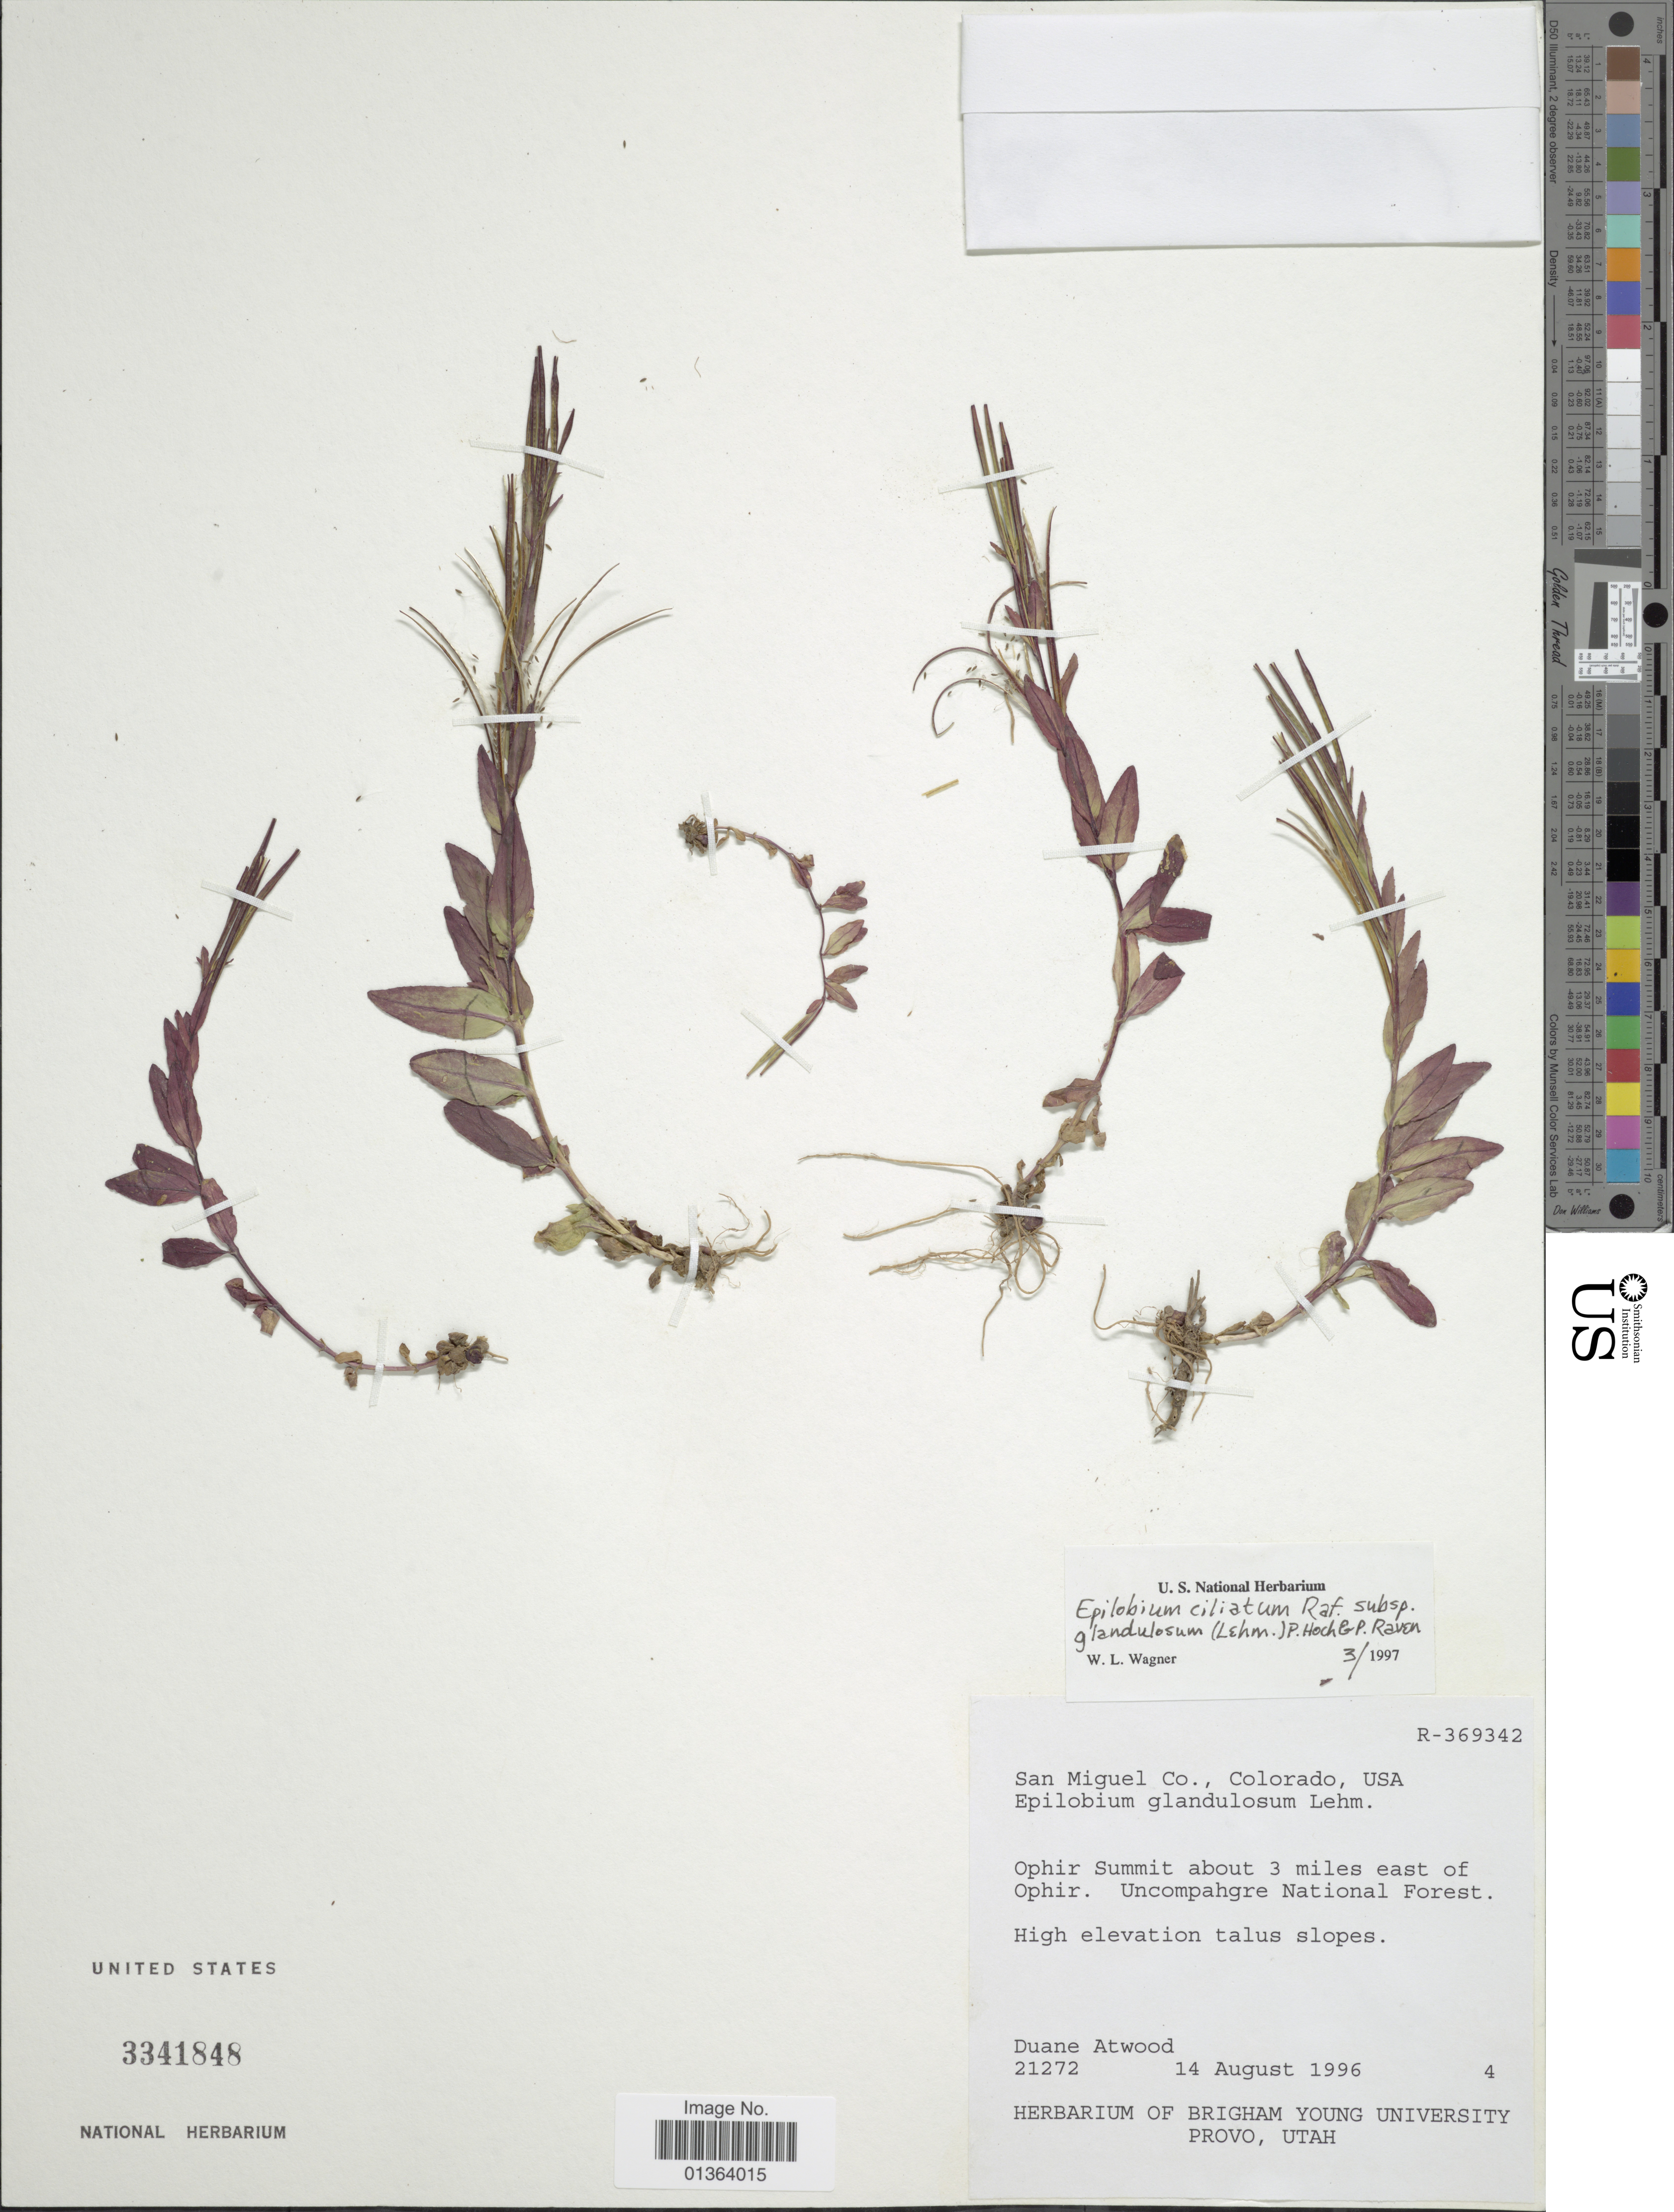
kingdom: Plantae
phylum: Tracheophyta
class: Magnoliopsida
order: Myrtales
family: Onagraceae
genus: Epilobium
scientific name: Epilobium ciliatum subsp. glandulosum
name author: (Lehm.) Hoch & P.H. Raven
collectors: D. Atwood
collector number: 21272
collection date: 1996-08-14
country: United States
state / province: Colorado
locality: San Miguel Co. Ophir Summit about 3 miles east of Ophir.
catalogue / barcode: US 3341848